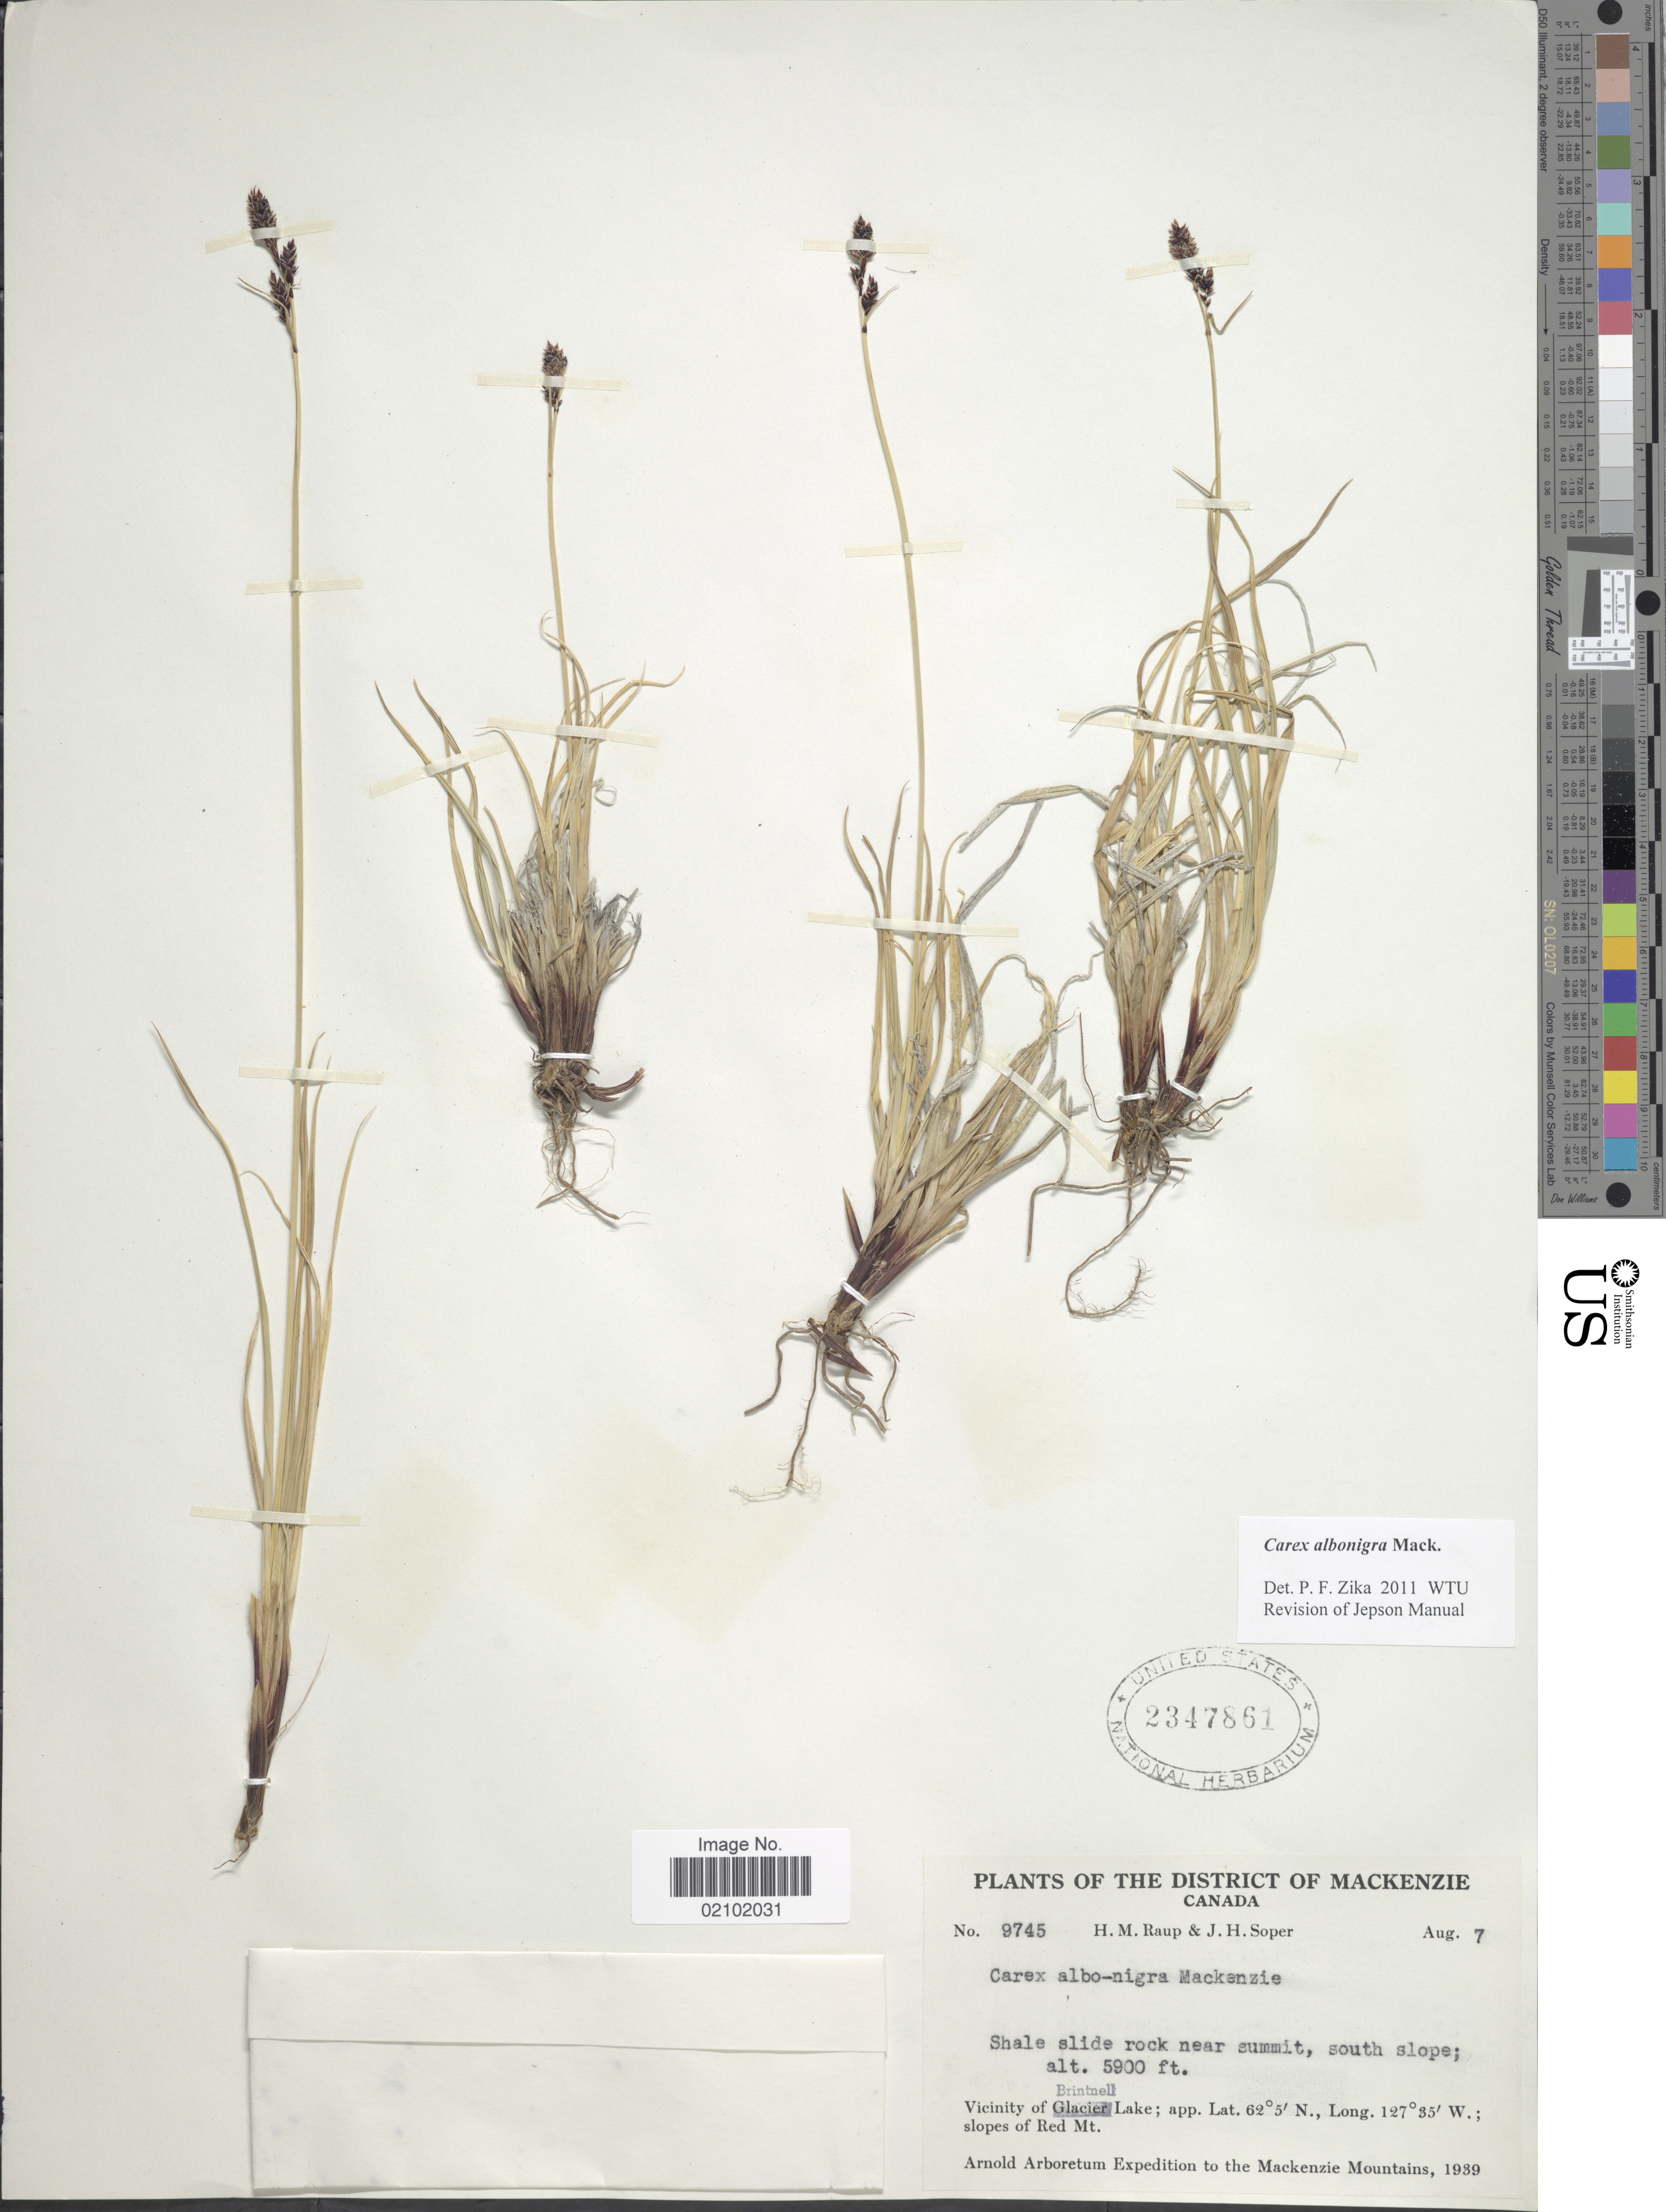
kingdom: Plantae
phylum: Tracheophyta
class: Liliopsida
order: Poales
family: Cyperaceae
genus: Carex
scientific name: Carex albonigra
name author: Mack.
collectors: H. Raup & J. H. Soper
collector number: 9745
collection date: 1939-08-07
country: Canada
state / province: British Columbia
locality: District of MacKenzie. Vicinity of Brintnell Lake. Slopes of Red Mt. MacKenzie Mountains. near summit, south slope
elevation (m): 1798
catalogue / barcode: US 2347861